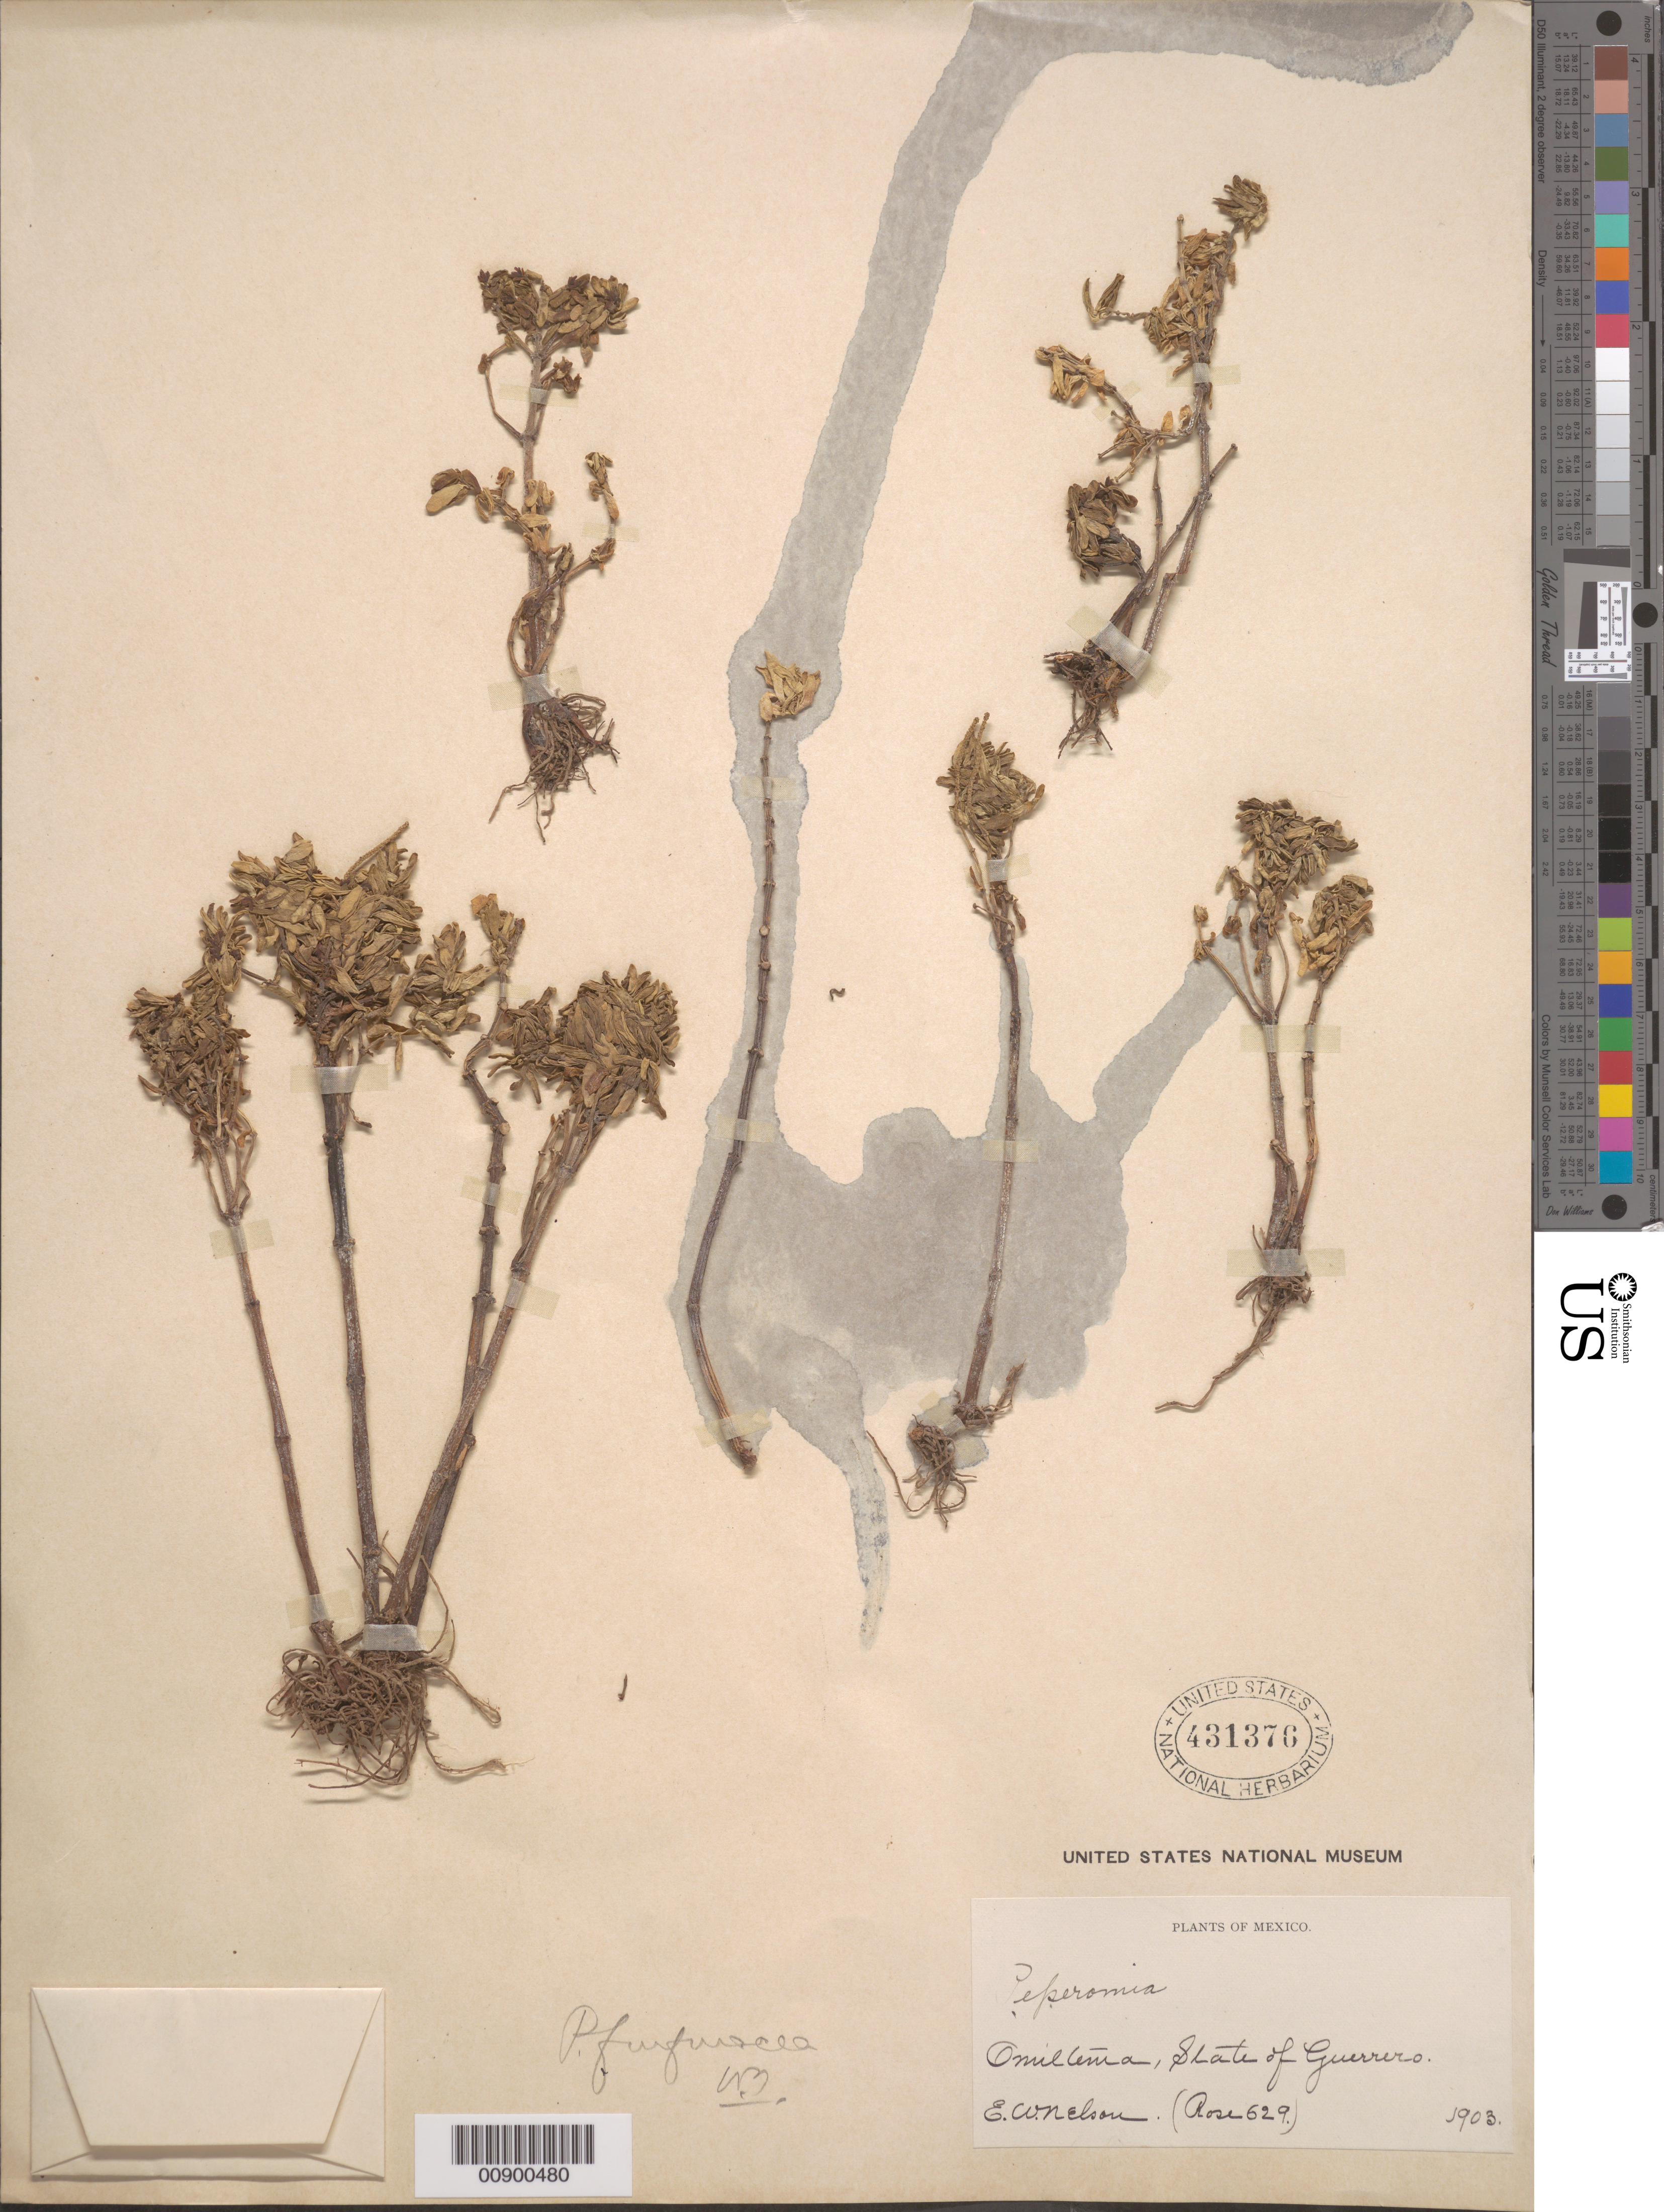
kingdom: Plantae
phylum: Tracheophyta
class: Magnoliopsida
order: Piperales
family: Piperaceae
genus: Peperomia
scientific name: Peperomia leptophylla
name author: Miq.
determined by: Jiménez, José Estaban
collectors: E. W. Nelson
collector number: (Rose 629)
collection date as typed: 1903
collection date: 1903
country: Mexico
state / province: Guerrero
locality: Omiltema, State of Guerrero.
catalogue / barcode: US 431376